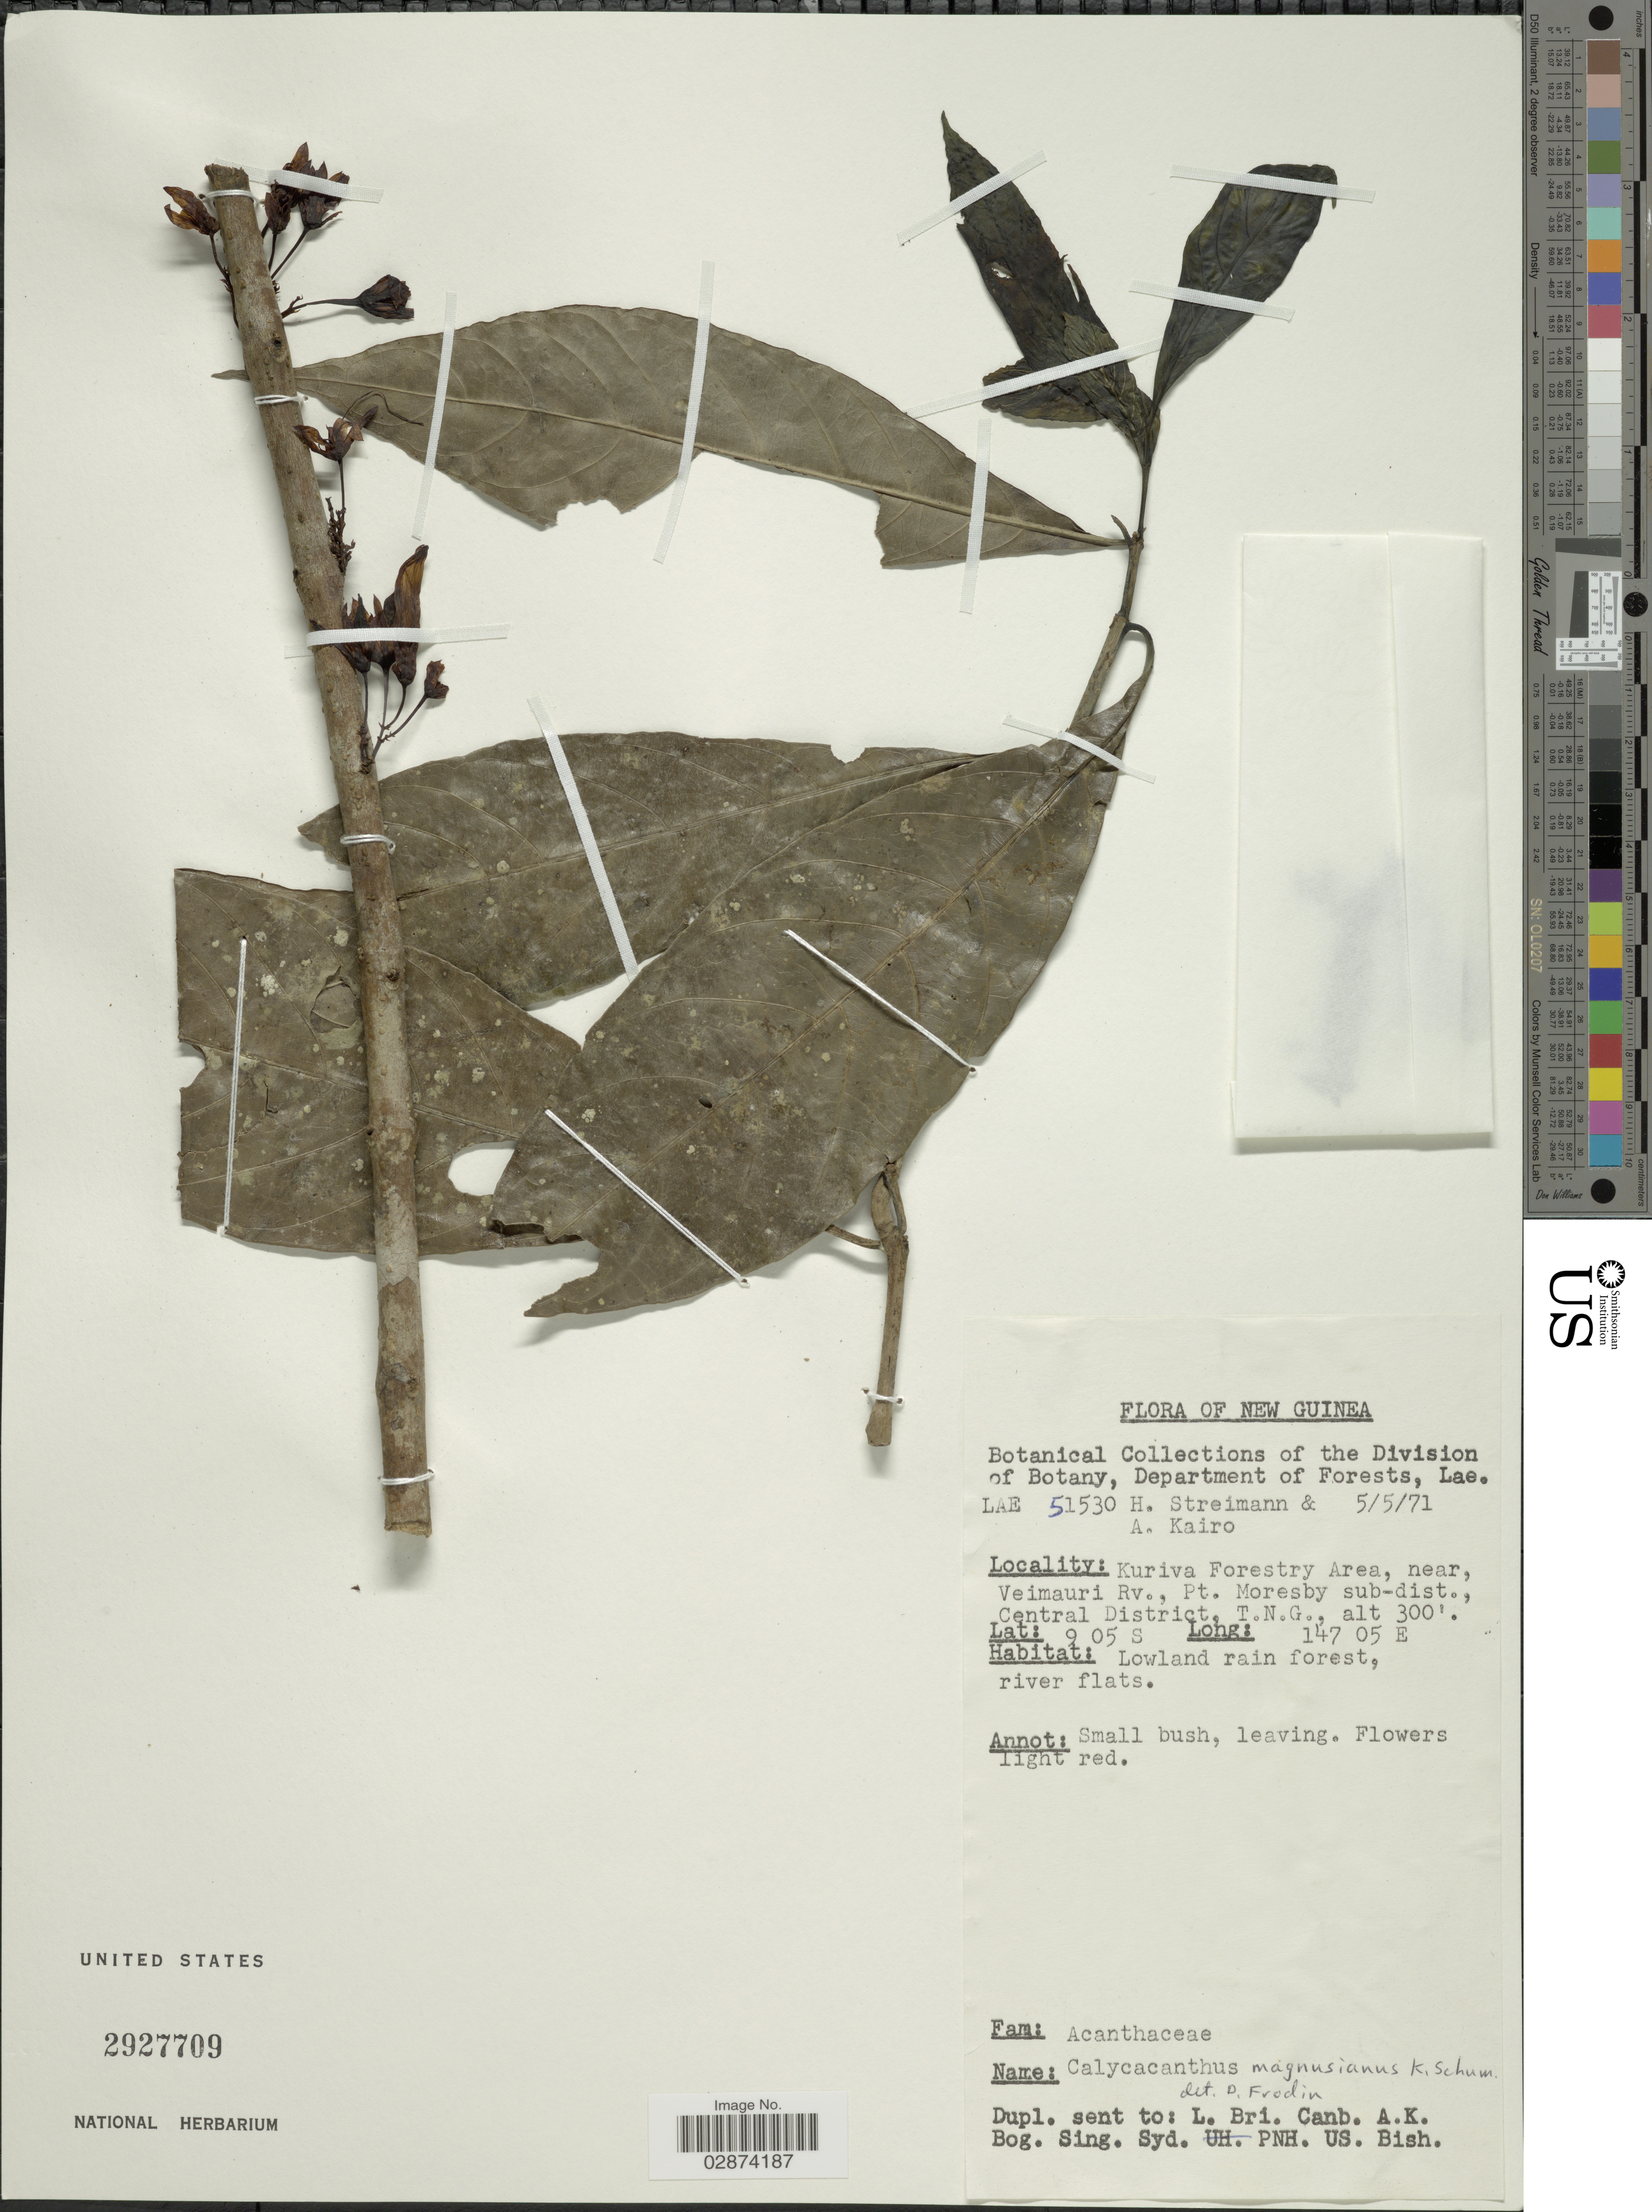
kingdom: Plantae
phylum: Tracheophyta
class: Magnoliopsida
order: Lamiales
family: Acanthaceae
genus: Calycacanthus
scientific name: Calycacanthus magnusianus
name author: K. Schum.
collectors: H. Streimann & A. Kairo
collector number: LAE 51530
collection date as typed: Transcribed d/m/y: 5/5/71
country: Papua New Guinea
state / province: Central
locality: New Guinea. Kuriva Forestry Area, near, Veimauri Rv., Pt. Moresby sub-dist., Central District, T.N.G.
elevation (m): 91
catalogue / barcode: US 2927709